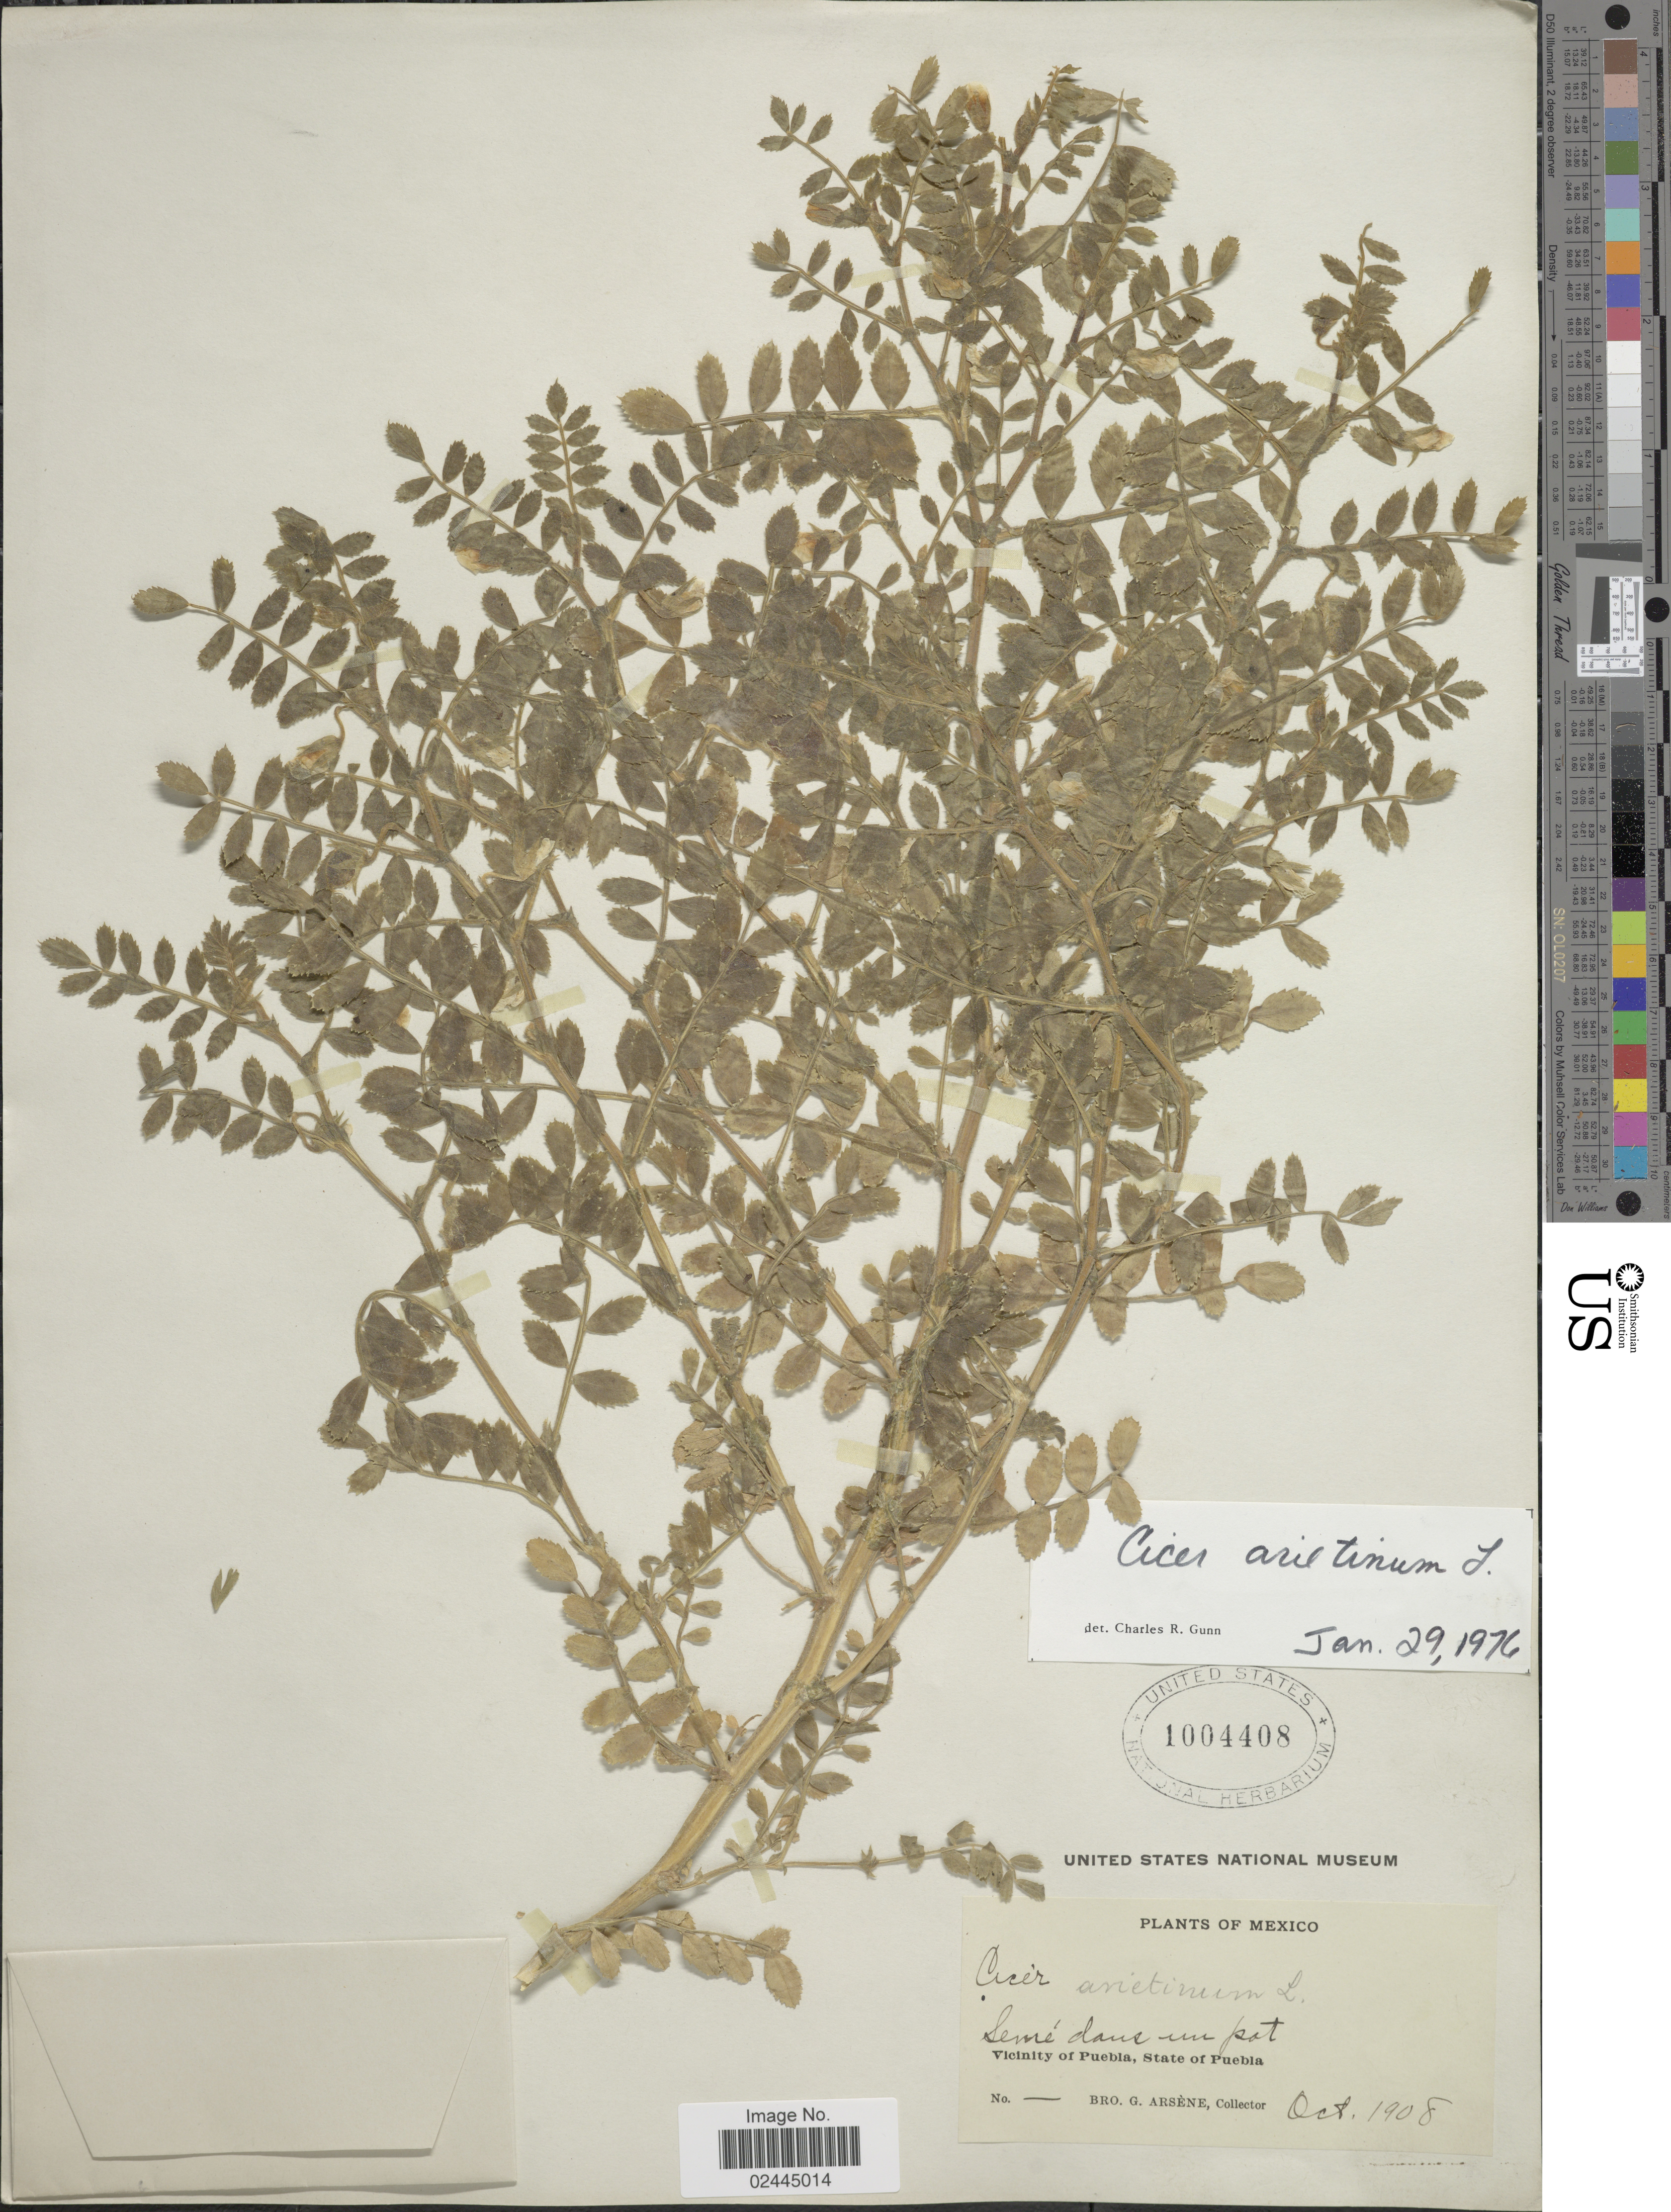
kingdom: Plantae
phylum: Tracheophyta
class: Magnoliopsida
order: Fabales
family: Fabaceae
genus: Cicer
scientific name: Cicer arietinum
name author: L.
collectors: Bro. G. Arsène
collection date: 1908-10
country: Mexico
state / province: Puebla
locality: Mexico, Seme dans un pot, Vicinity of Puebla, State of Puebla.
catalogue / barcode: US 1004408